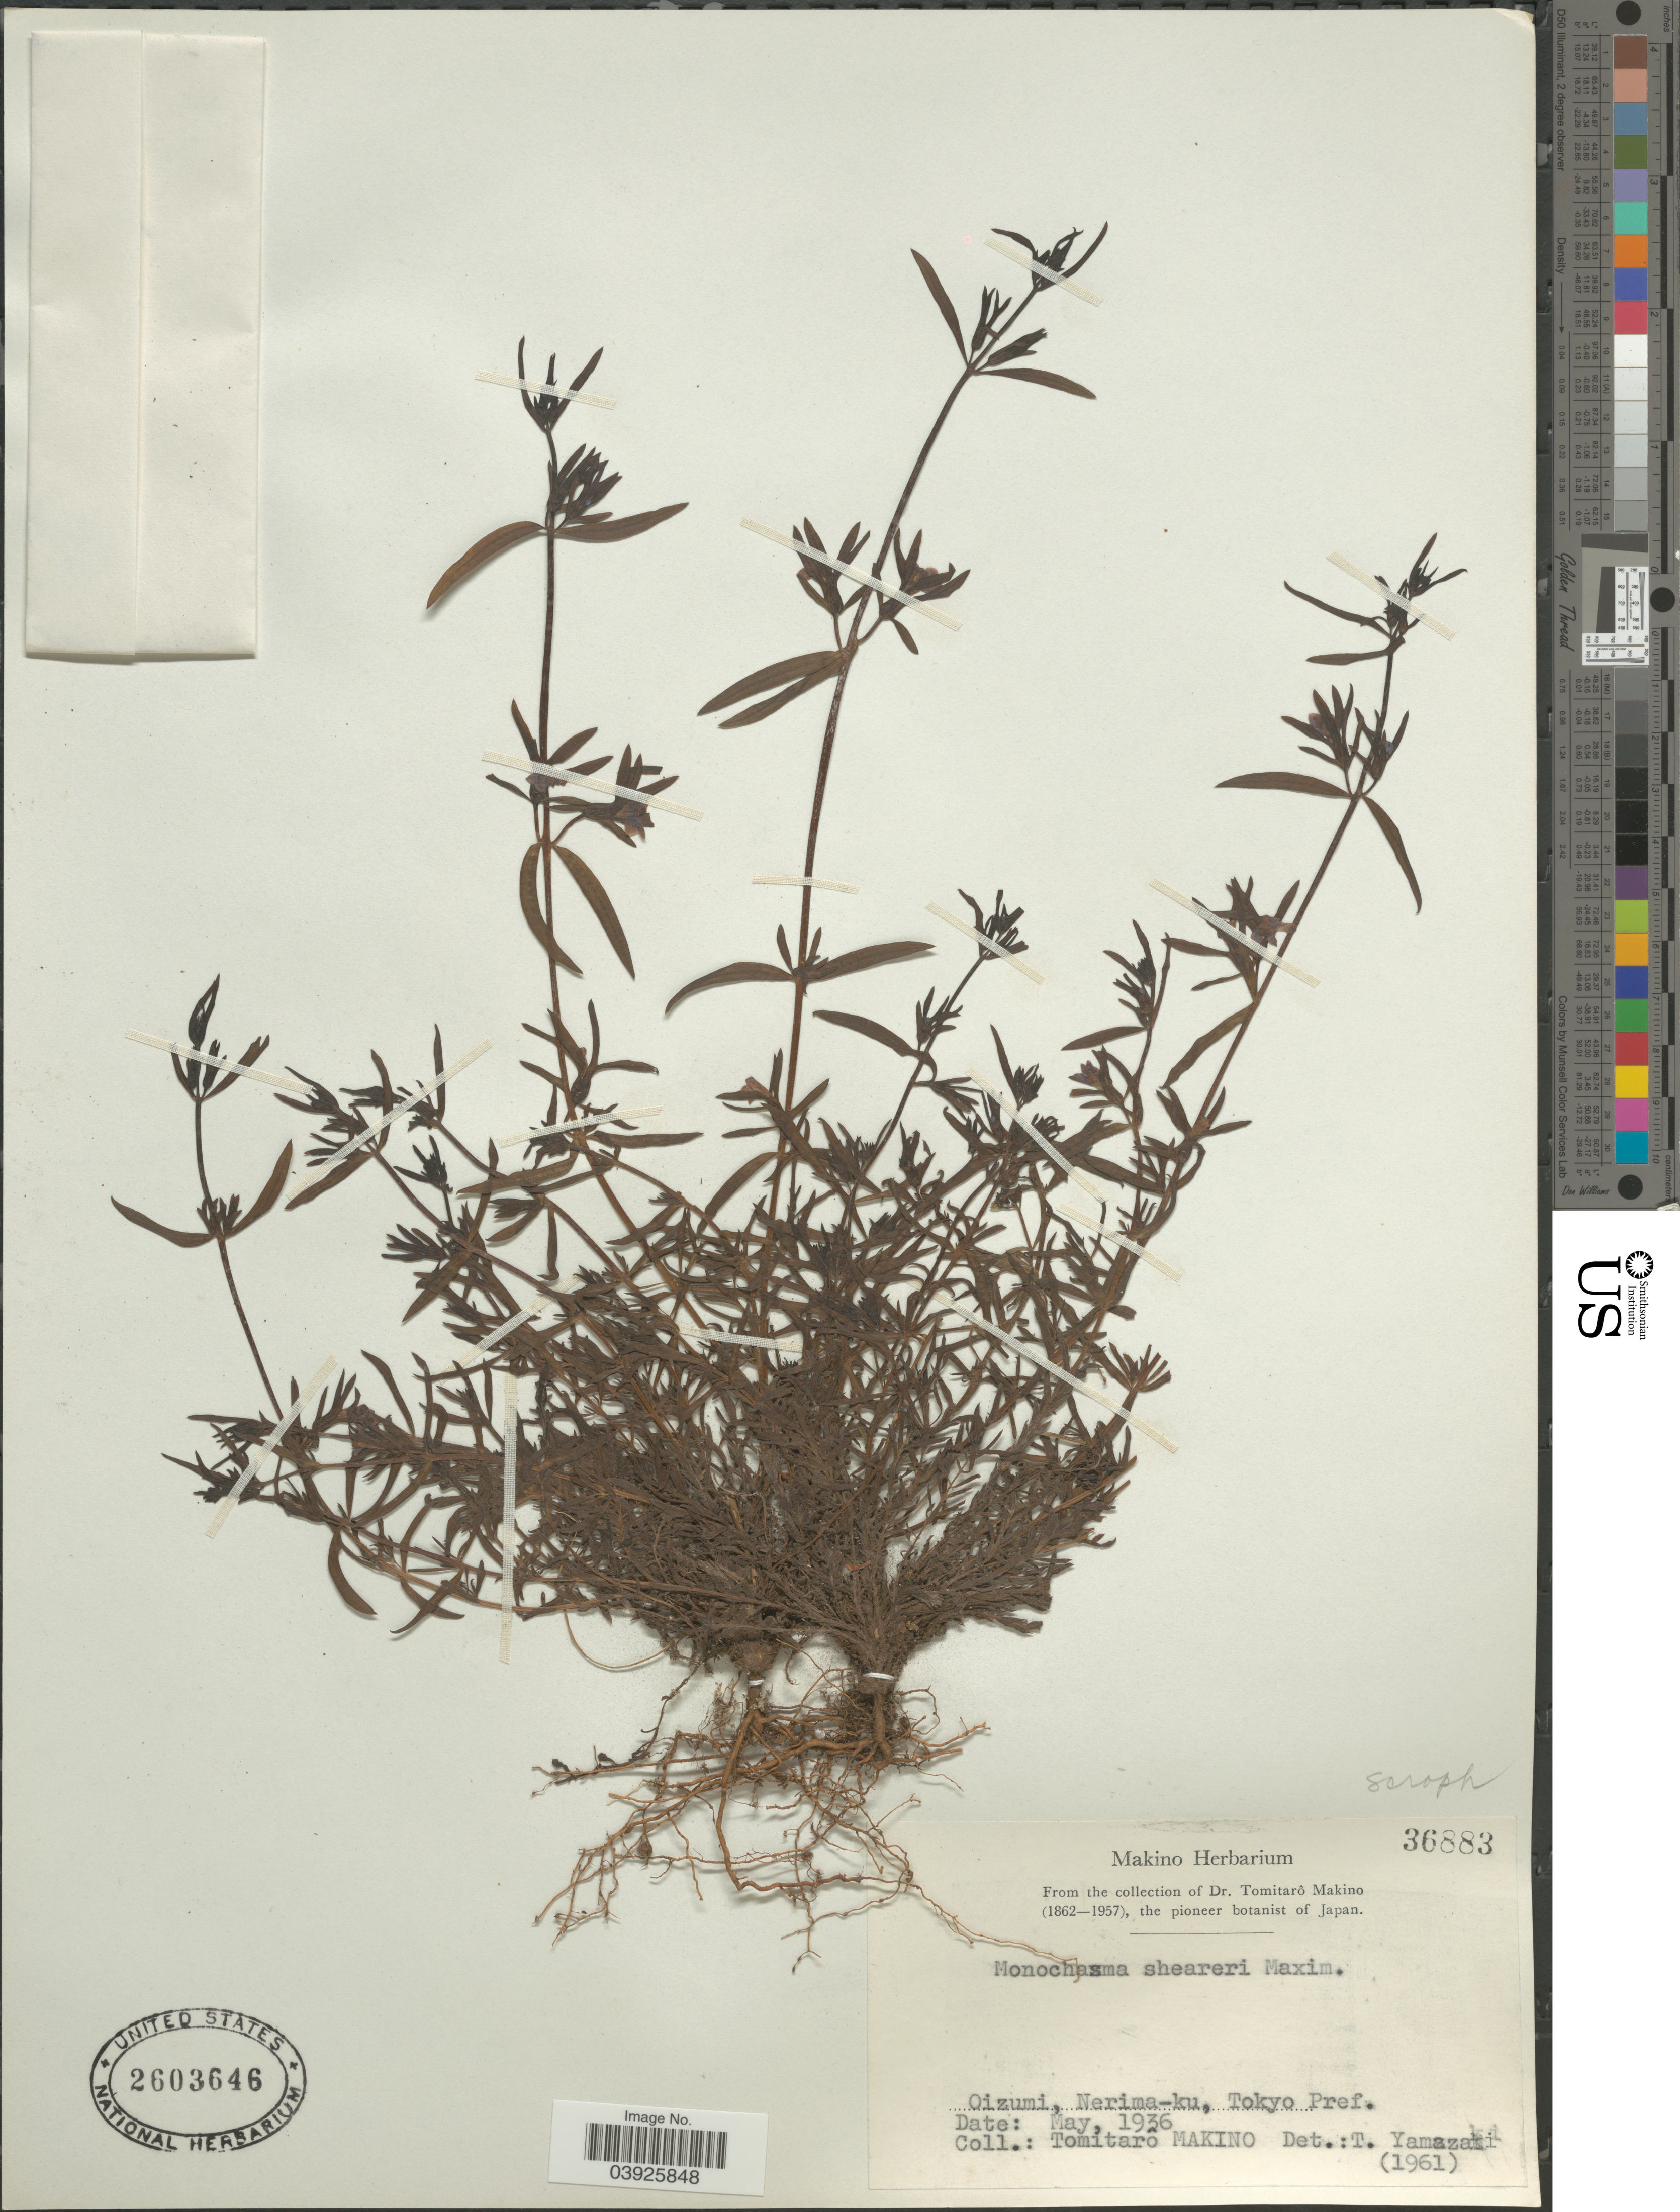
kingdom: Plantae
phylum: Tracheophyta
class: Magnoliopsida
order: Lamiales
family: Orobanchaceae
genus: Monochasma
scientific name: Monochasma sheareri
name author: (S. Moore) Maxim. ex Franch. & Sav.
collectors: T. Makino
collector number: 36883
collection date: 1936-05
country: Japan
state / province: Tokyo, Federal City of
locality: Oizumi, Nerima-ku, Tokyo Pref.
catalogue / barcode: US 2603646